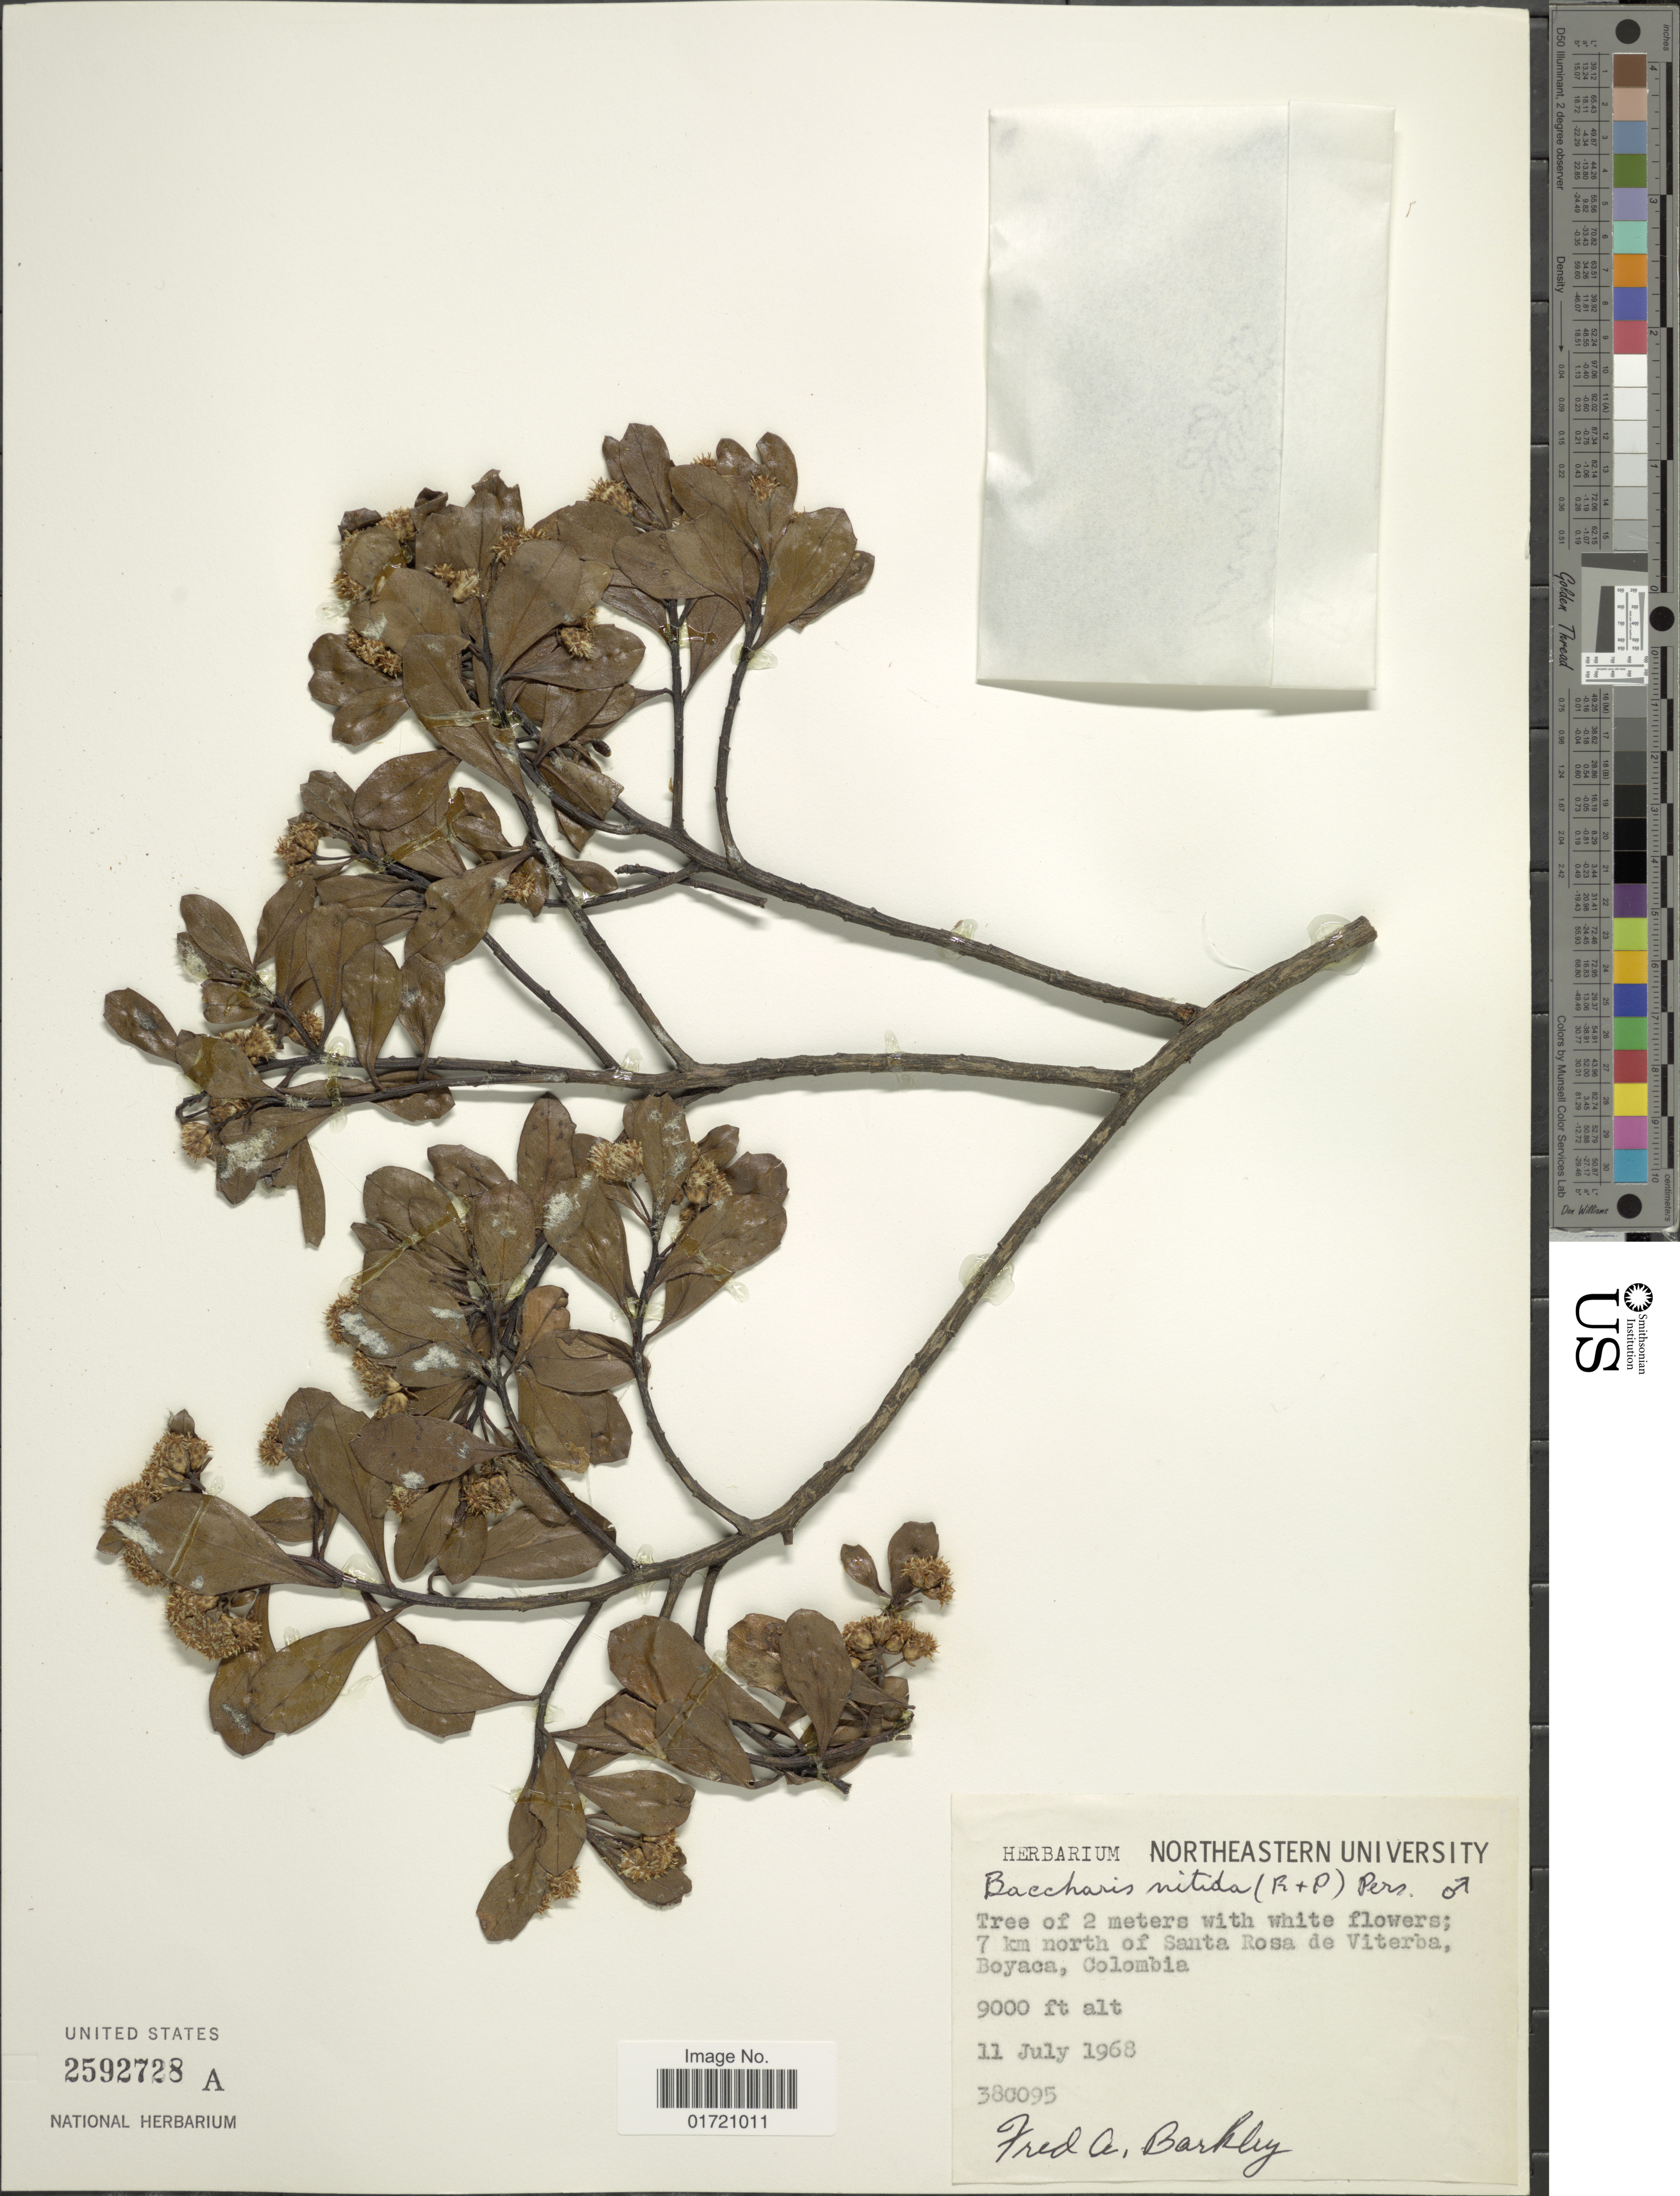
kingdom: Plantae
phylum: Tracheophyta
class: Magnoliopsida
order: Asterales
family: Asteraceae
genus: Baccharis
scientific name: Baccharis nitida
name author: (Ruiz & Pav.) Pers.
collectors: F. A. Barkley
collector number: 38C095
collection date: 1968-07-11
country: Colombia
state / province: Boyacá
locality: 7 km north of Santa Rosa de Viterba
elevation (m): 2743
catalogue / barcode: US 2592728A